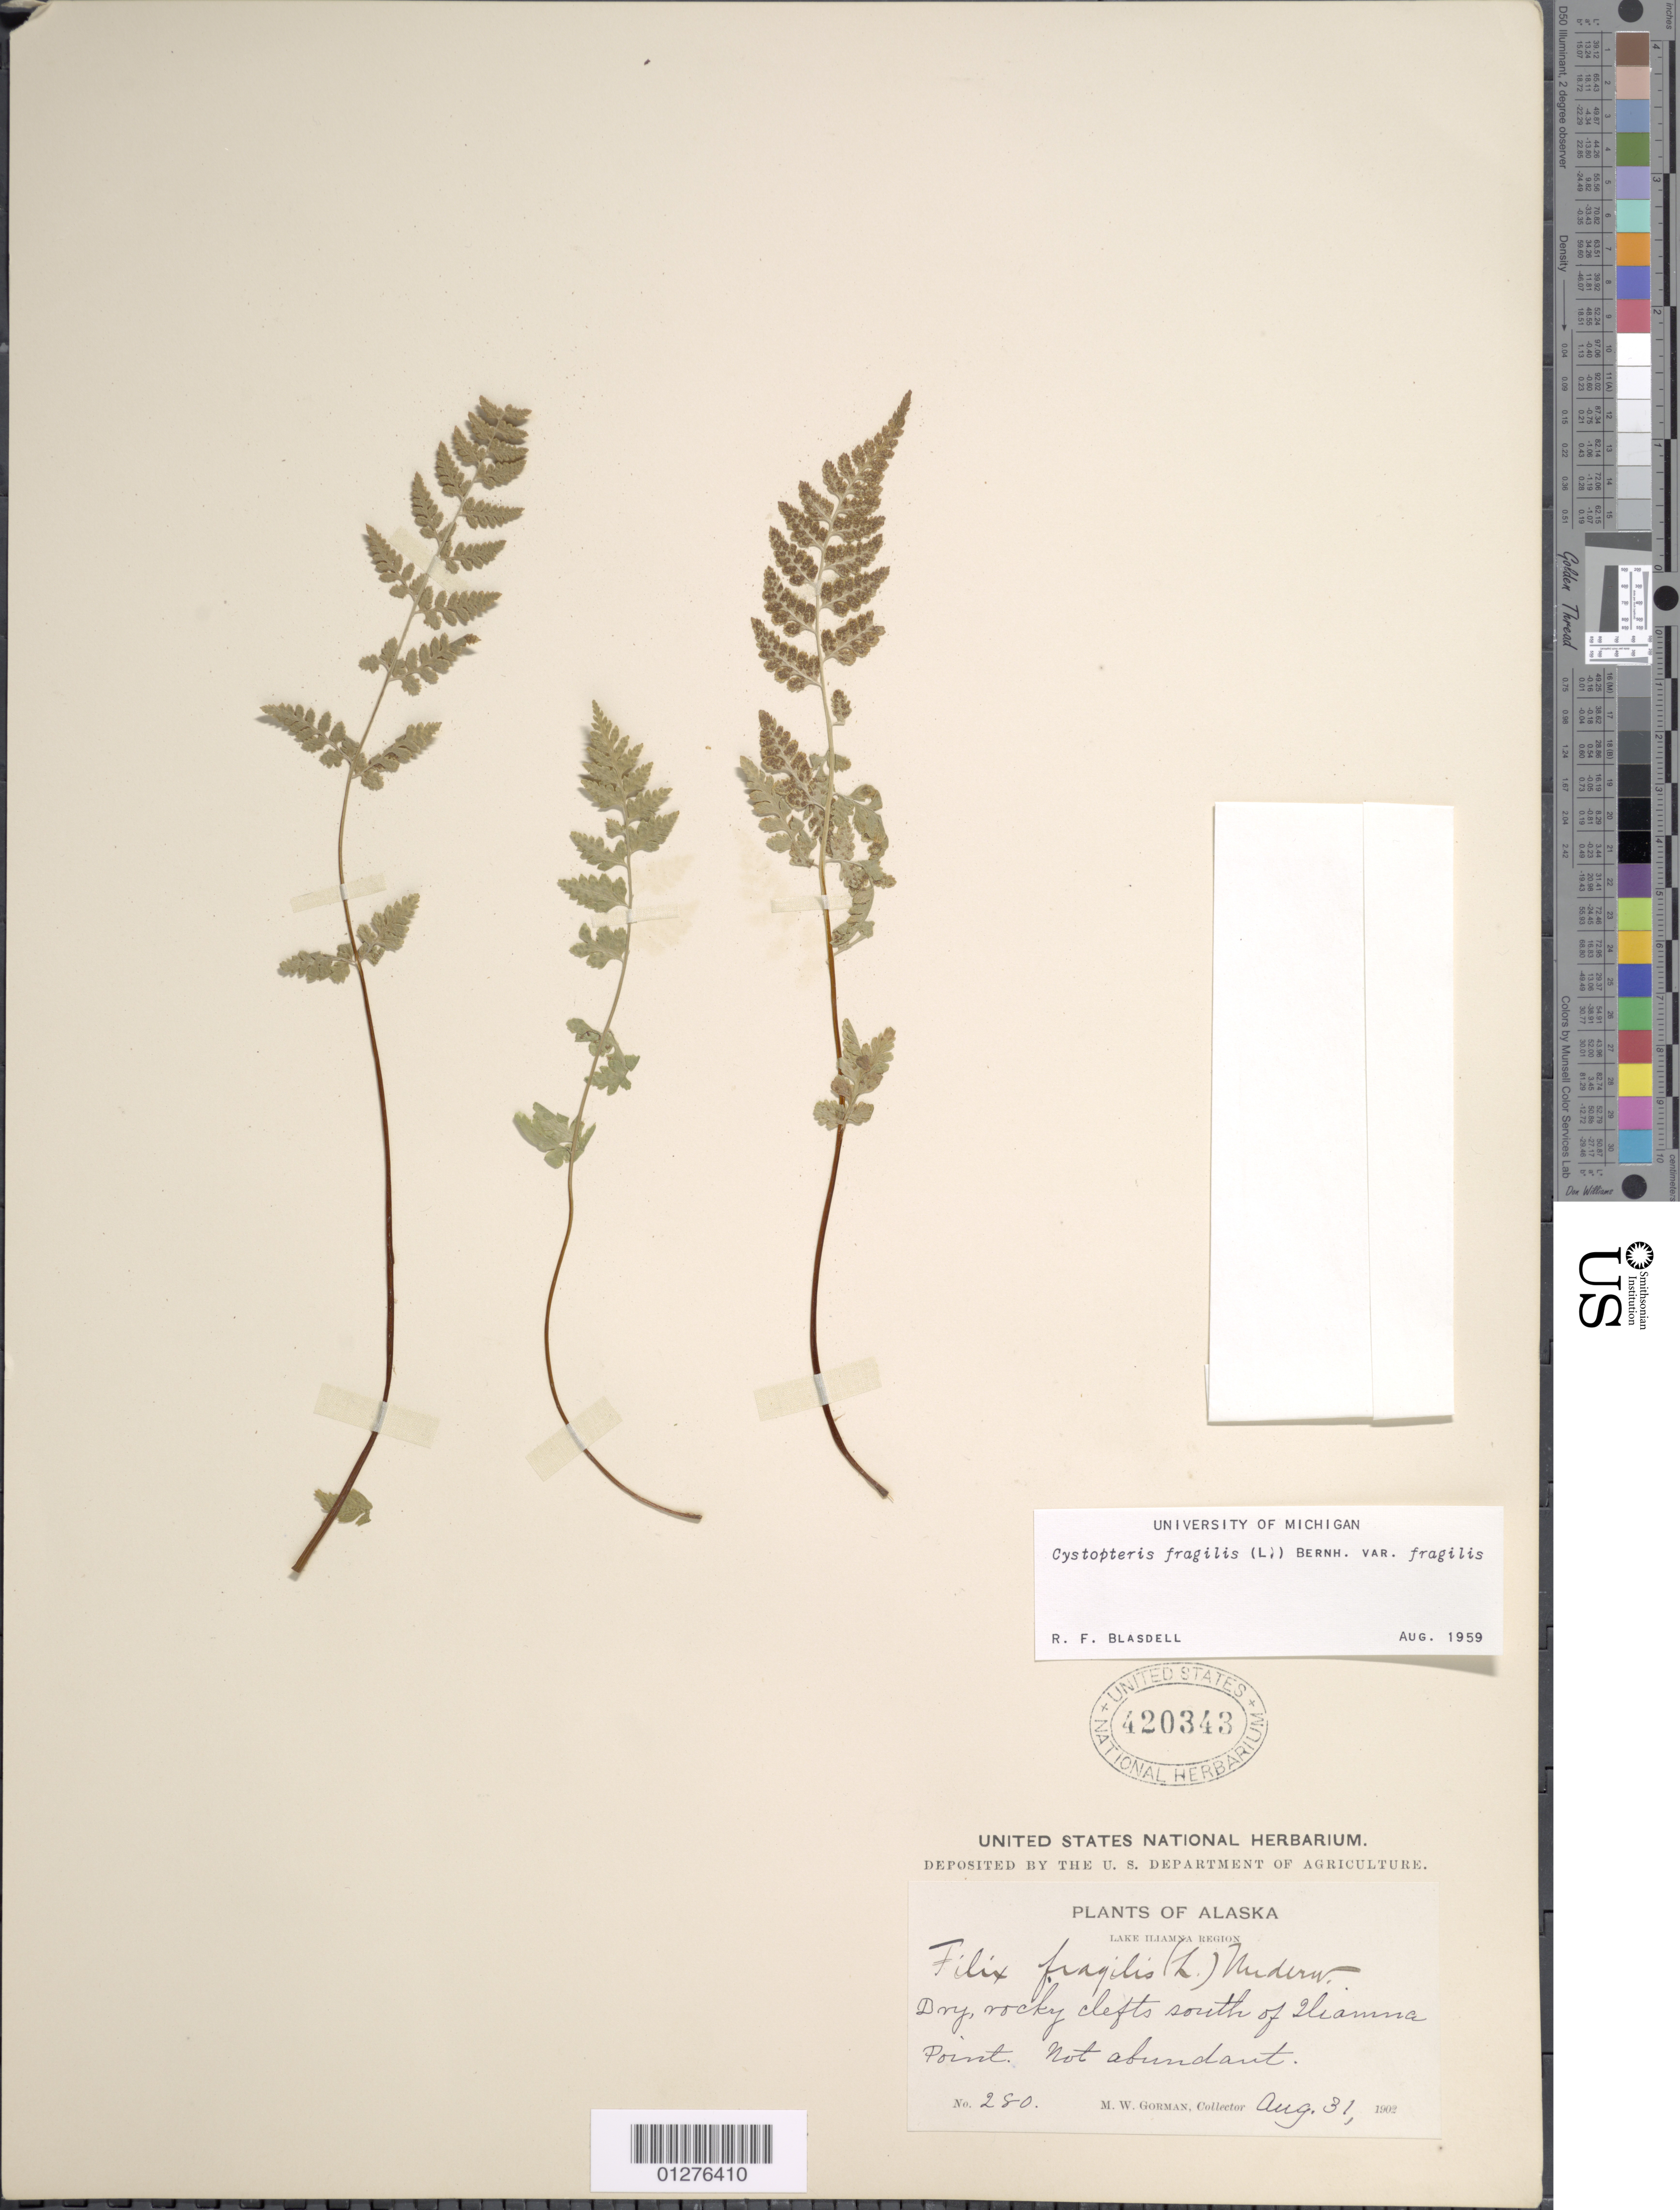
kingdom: Plantae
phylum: Tracheophyta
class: Polypodiopsida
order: Polypodiales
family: Cystopteridaceae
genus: Cystopteris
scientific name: Cystopteris fragilis var. fragilis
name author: (L.) Bernh.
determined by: Blasdell, R. F.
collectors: M. W. Gorman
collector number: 280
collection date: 1902-08-31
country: United States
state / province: Alaska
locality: Lake Iliamna Region. South of Iliamna Point.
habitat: Dry rocky clefts.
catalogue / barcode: US 420343